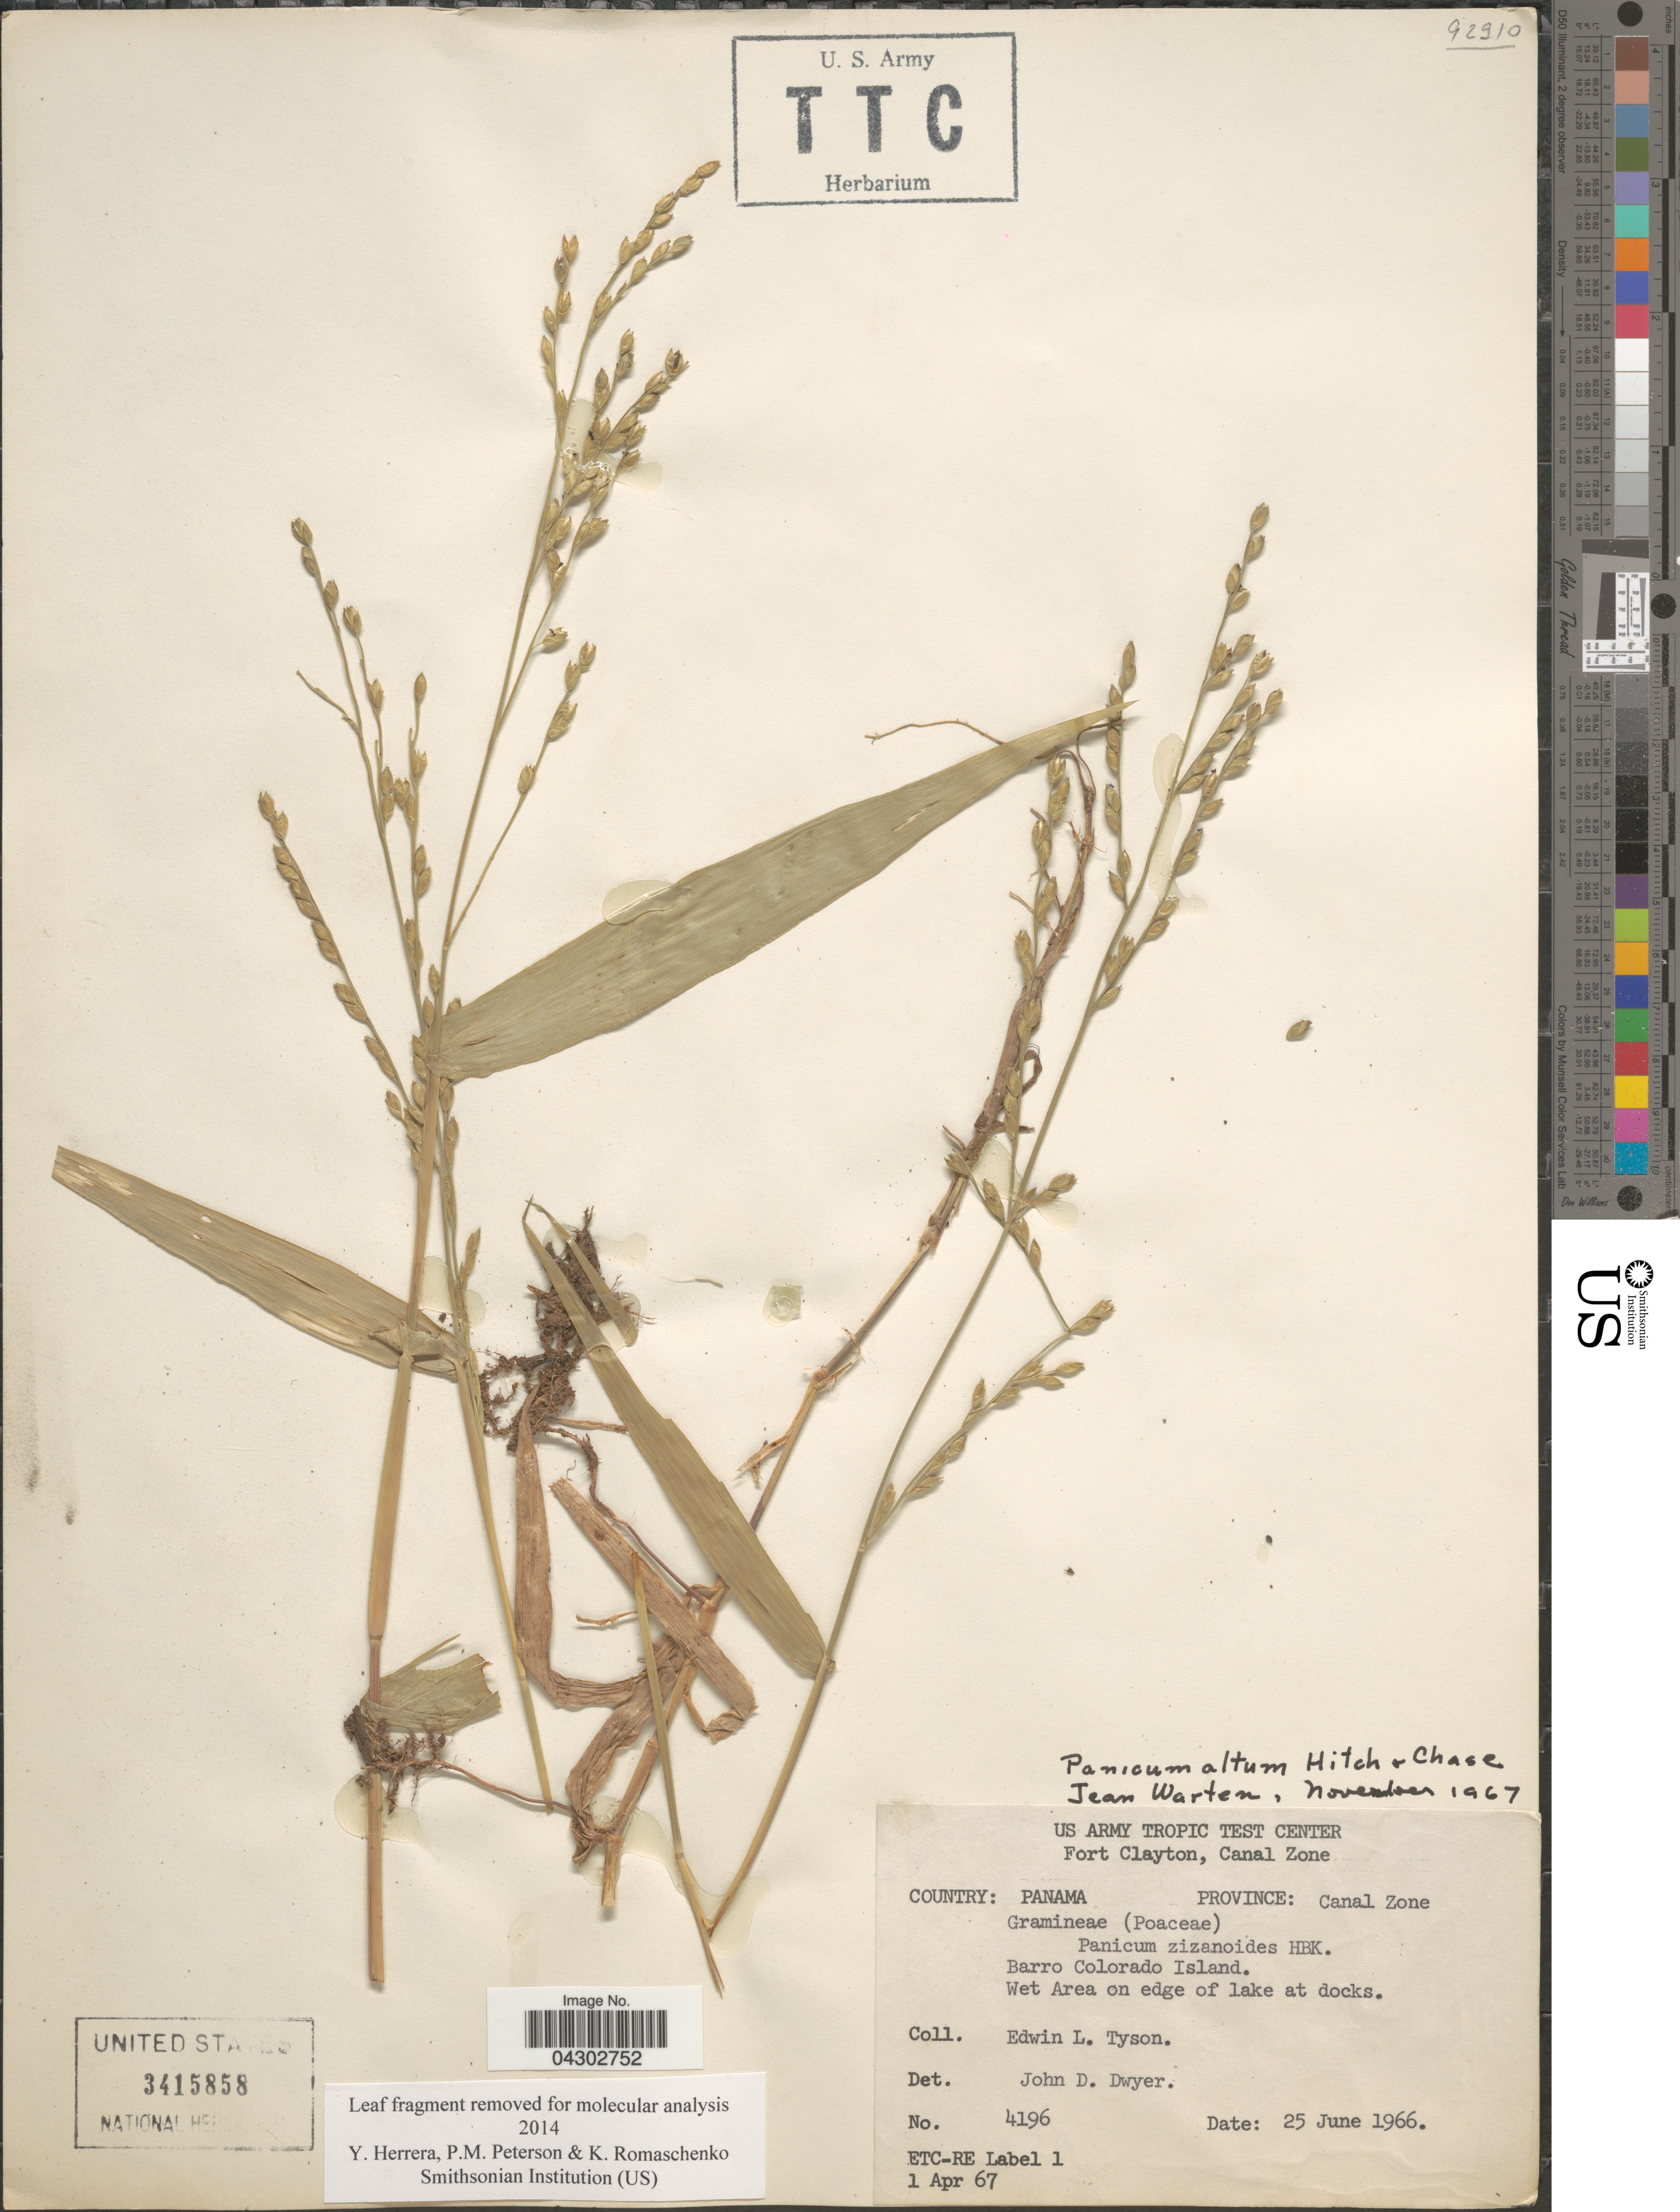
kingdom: Plantae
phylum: Tracheophyta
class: Liliopsida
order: Poales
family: Poaceae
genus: Panicum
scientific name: Panicum altum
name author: Hitchc. & Chase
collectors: E. L. Tyson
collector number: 4196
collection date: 1966-06-25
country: Panama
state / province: Panamá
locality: Province: Canal Zone. Barro Colorado Island. Wet Area on edge of lake at docks.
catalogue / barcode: US 3415858